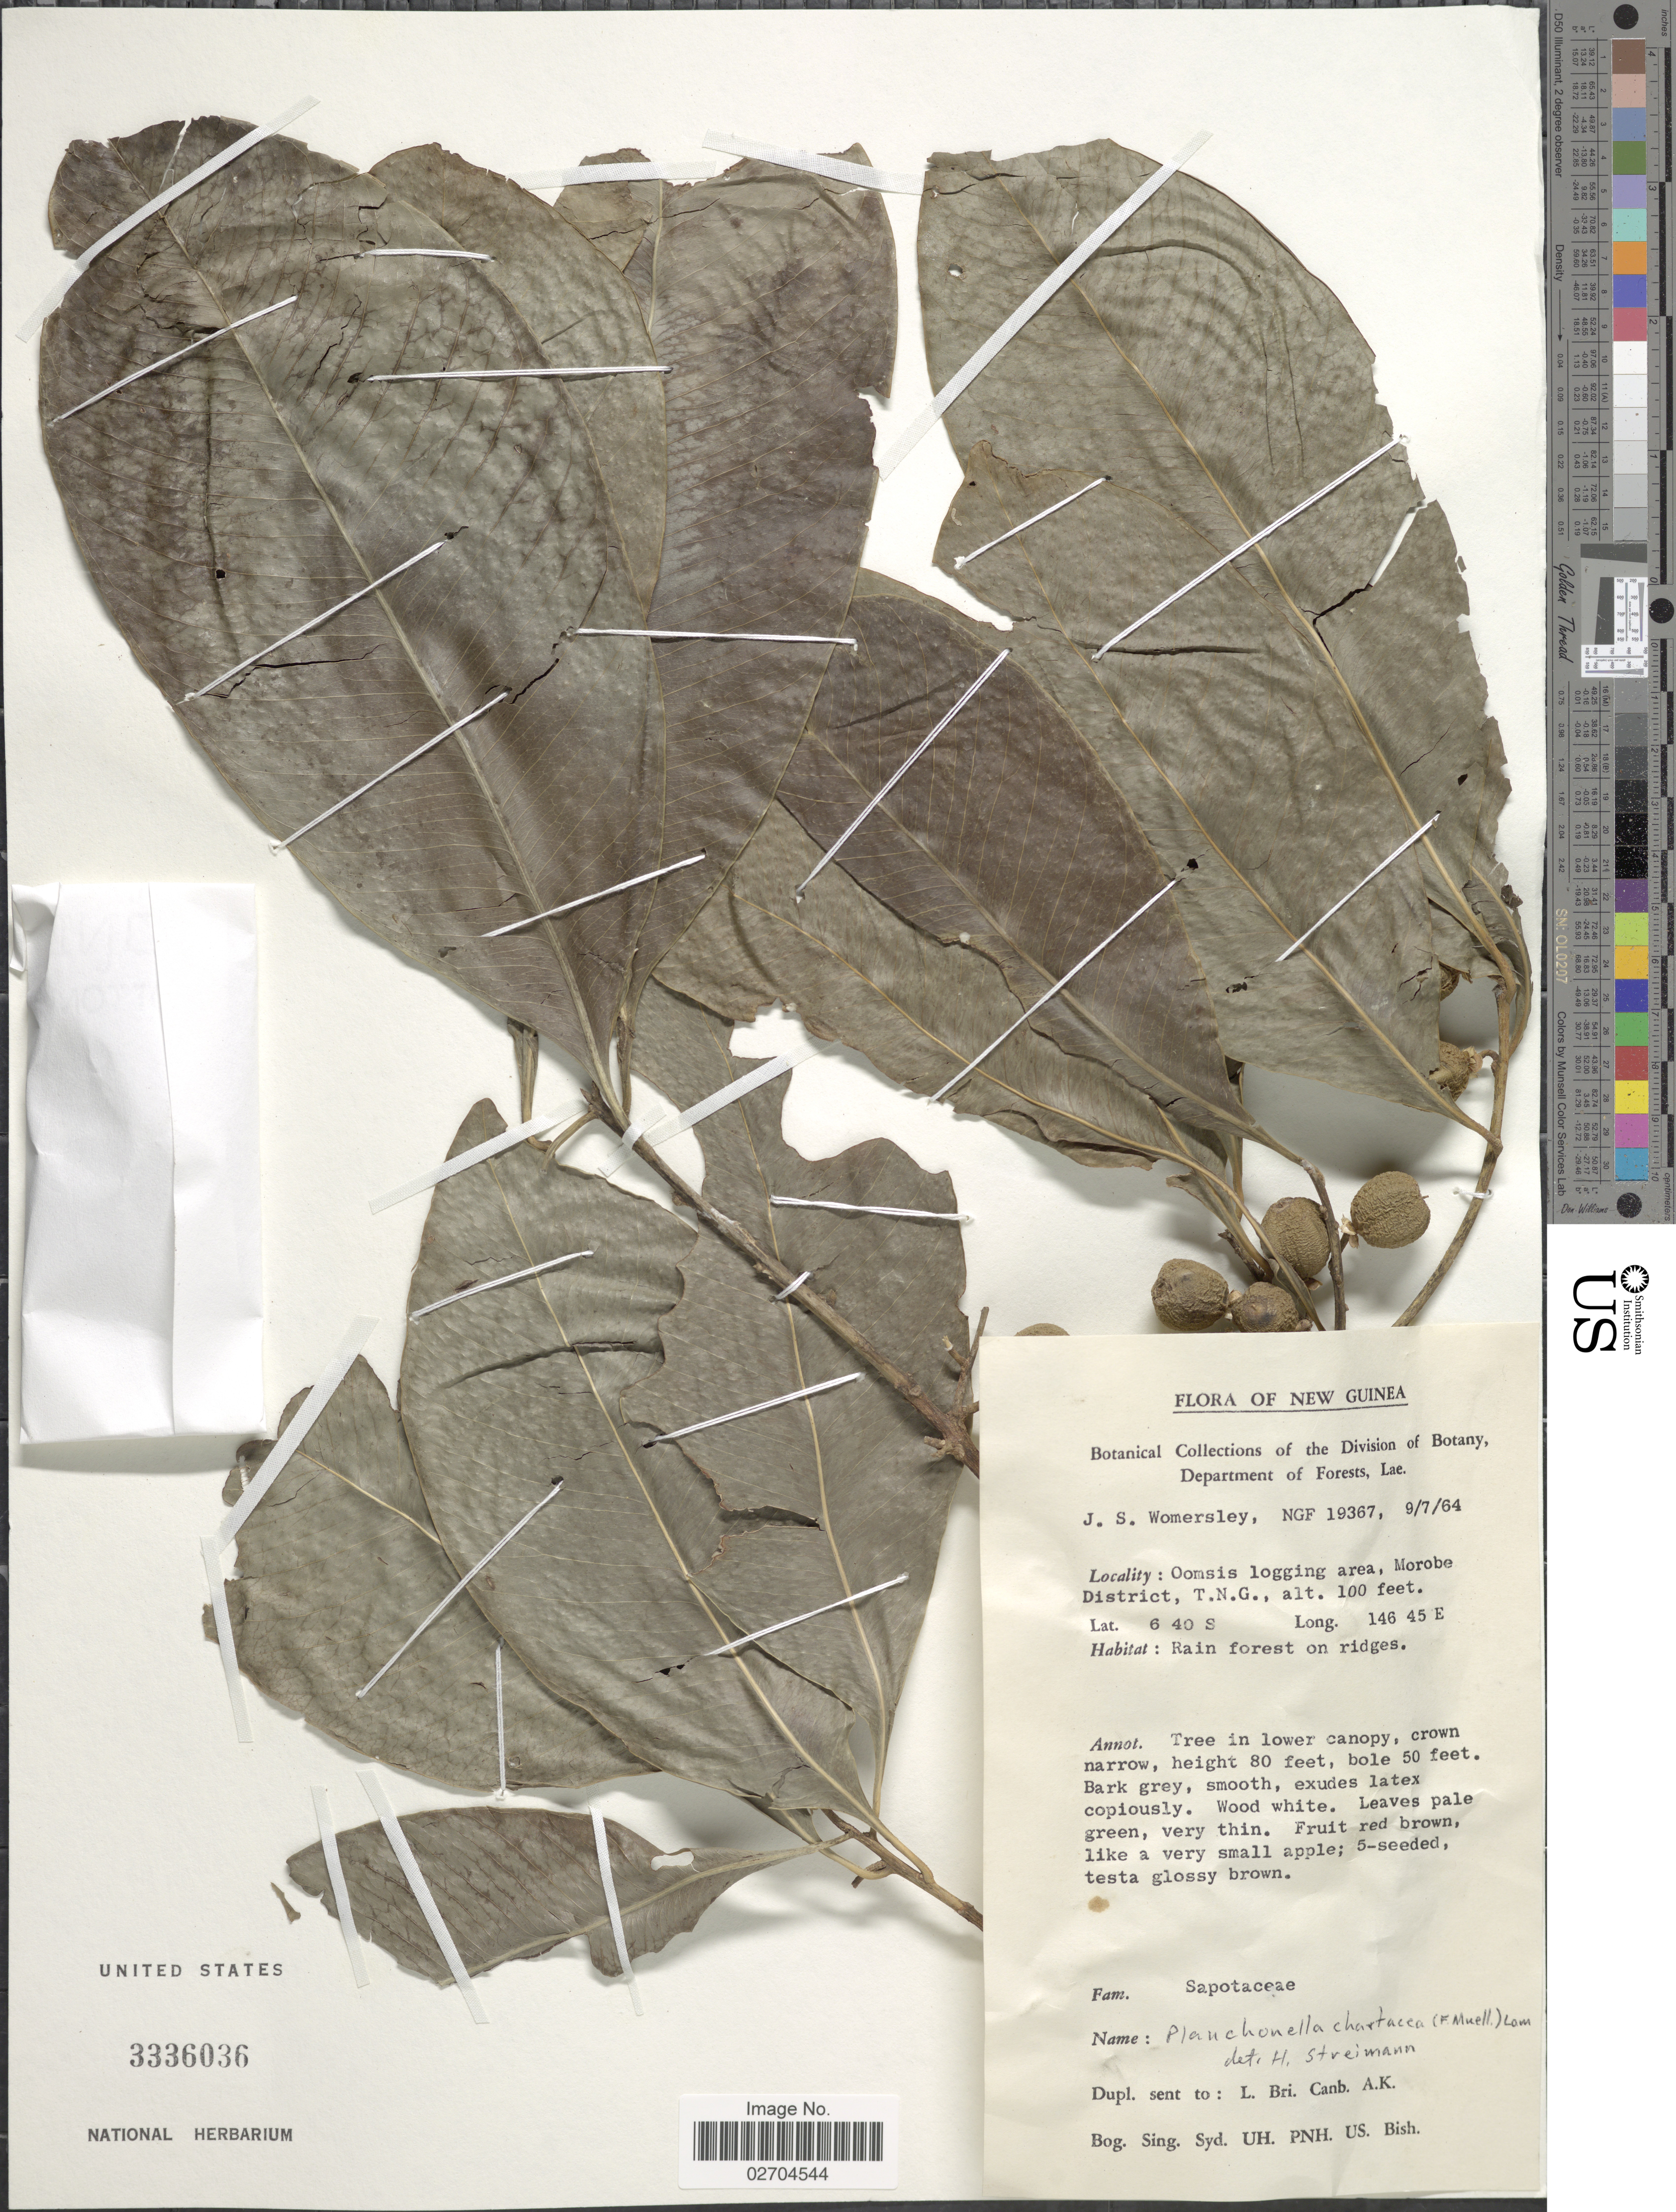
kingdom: Plantae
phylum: Tracheophyta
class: Magnoliopsida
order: Ericales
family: Sapotaceae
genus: Planchonella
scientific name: Planchonella chartacea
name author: (F. Muell. ex Benth.) H.J. Lam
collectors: J. S. Womersley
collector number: NGF 19367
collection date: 1964-07-09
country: Papua New Guinea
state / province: Morobe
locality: Oomsis logging area, Morobe District, T.N.G. New Guinea.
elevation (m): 30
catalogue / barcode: US 3336036